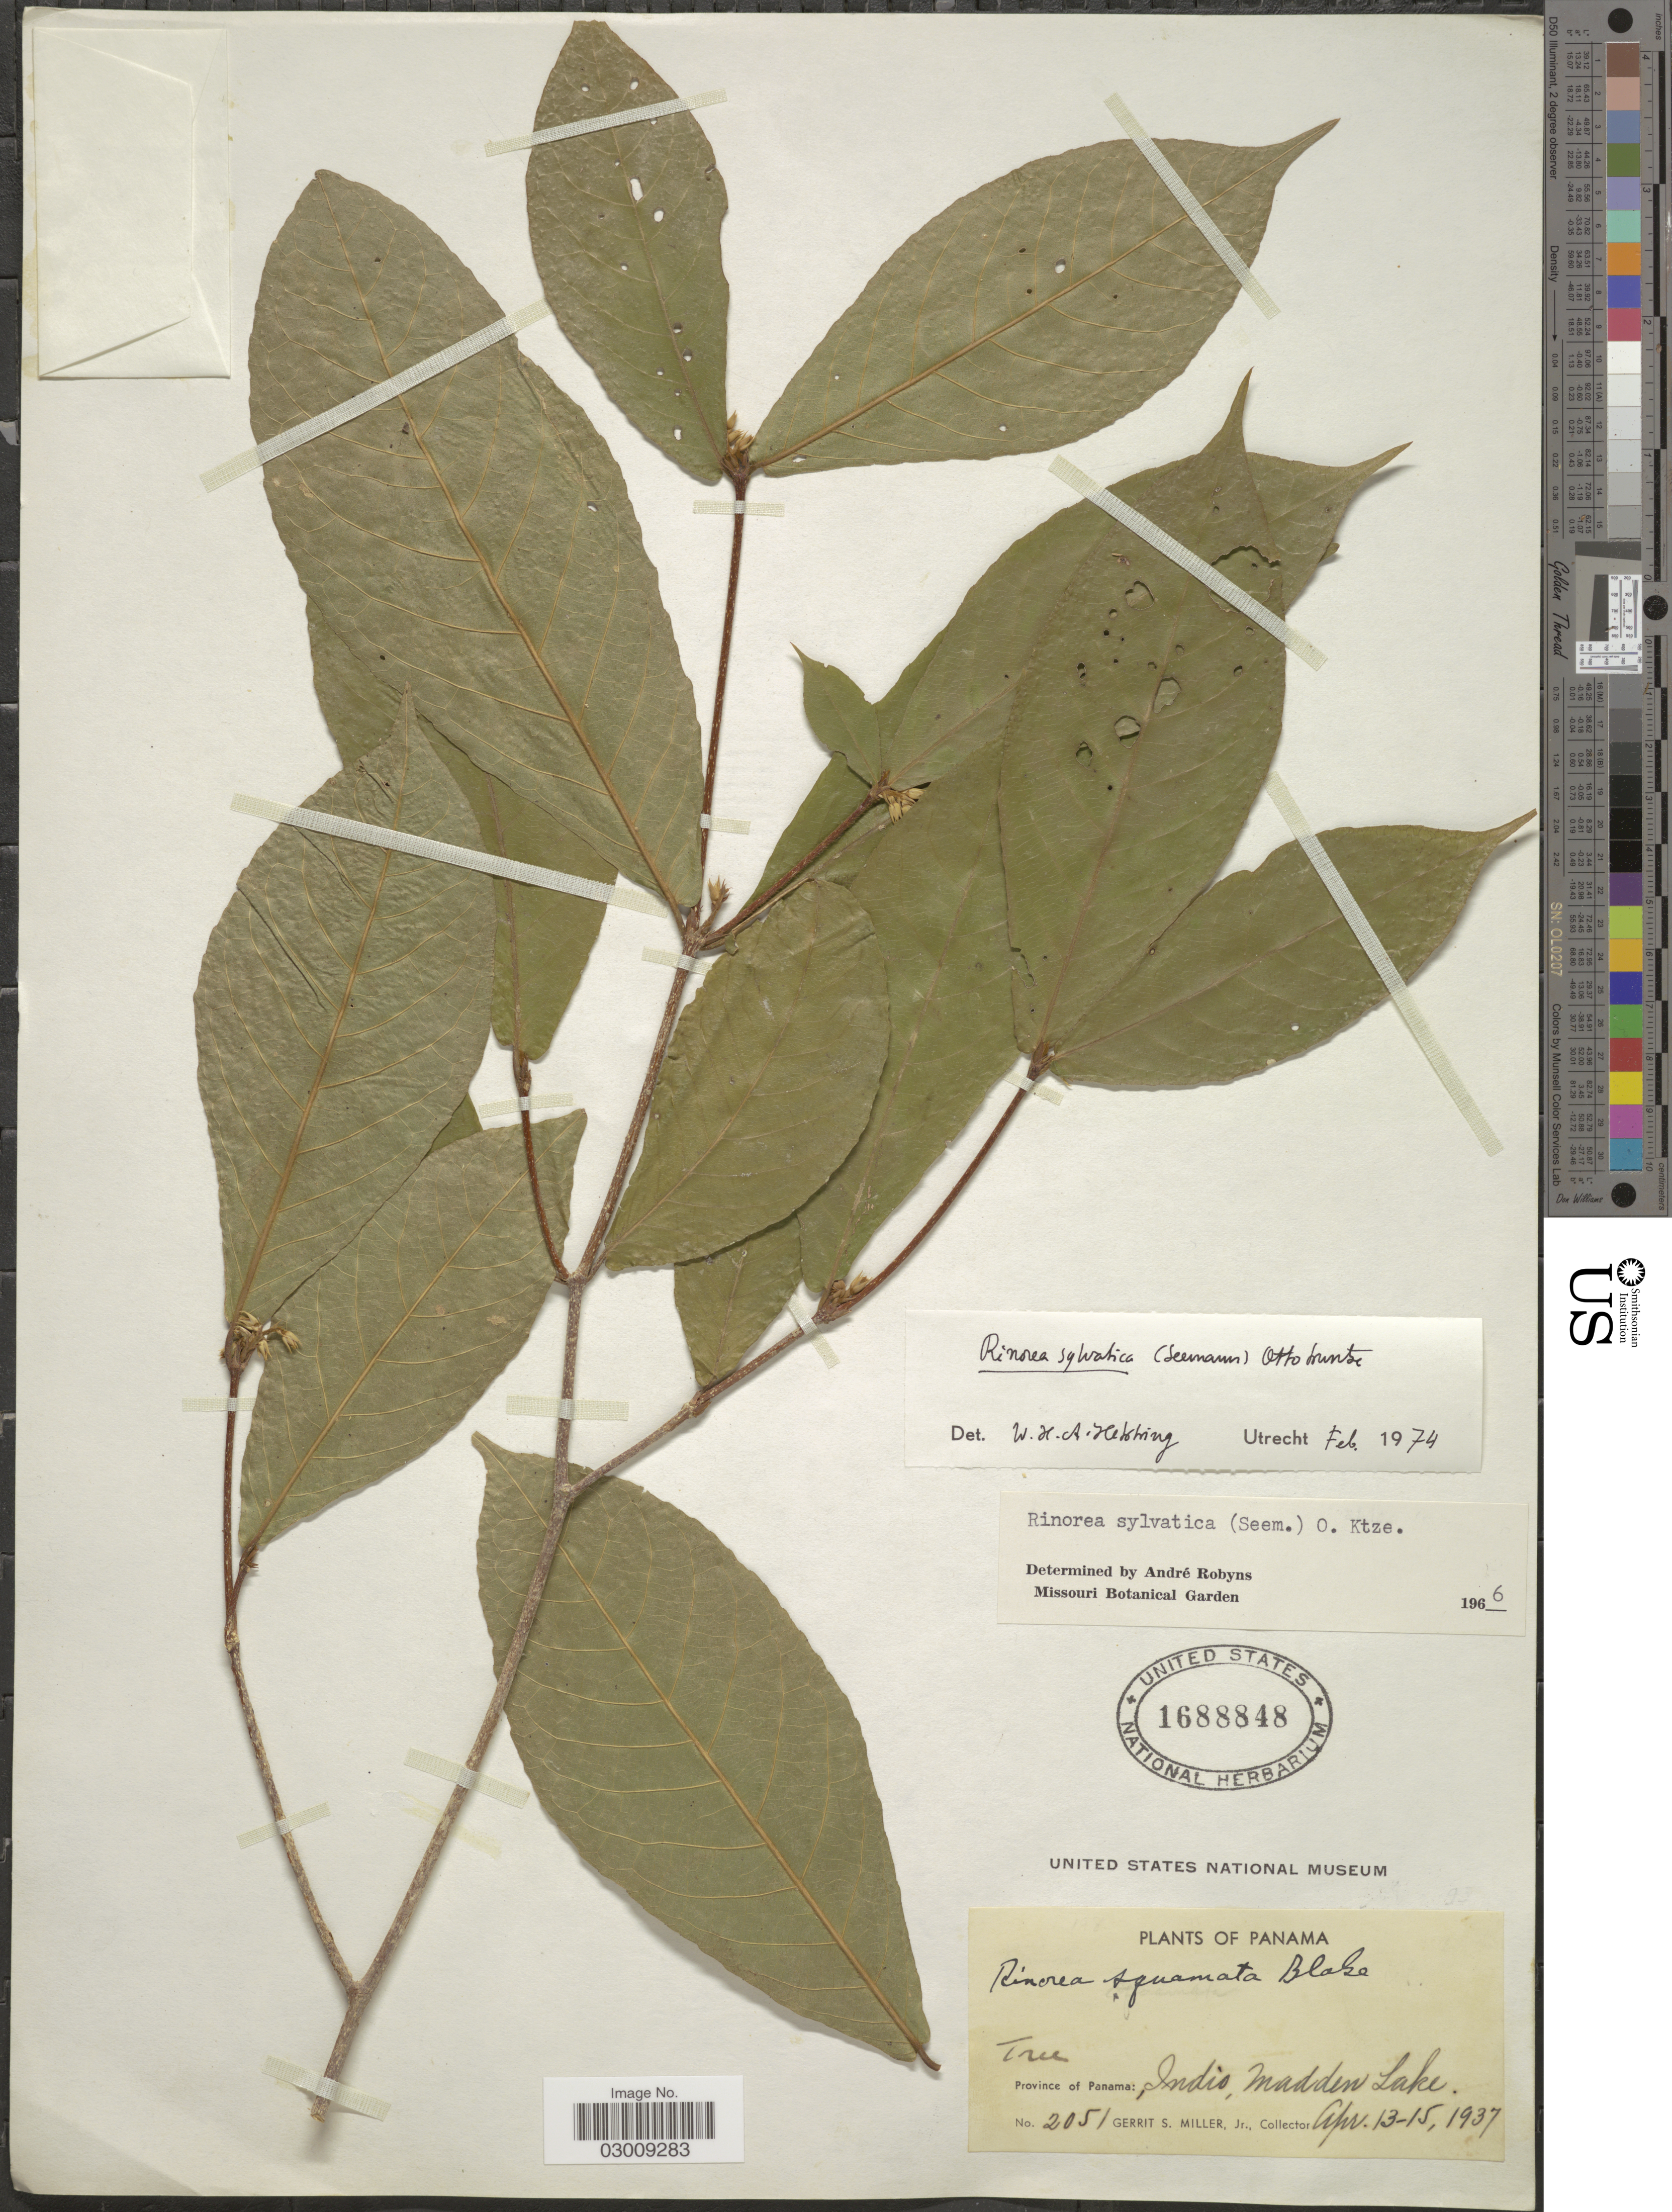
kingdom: Plantae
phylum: Tracheophyta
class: Magnoliopsida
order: Malpighiales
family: Violaceae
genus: Rinorea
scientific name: Rinorea sylvatica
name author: (Seem.) Kuntze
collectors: G. S. Miller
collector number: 2051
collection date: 1937-04-13/1937-04-15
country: Panama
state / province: Panamá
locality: Indio, Madden Lake.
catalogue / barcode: US 1688848